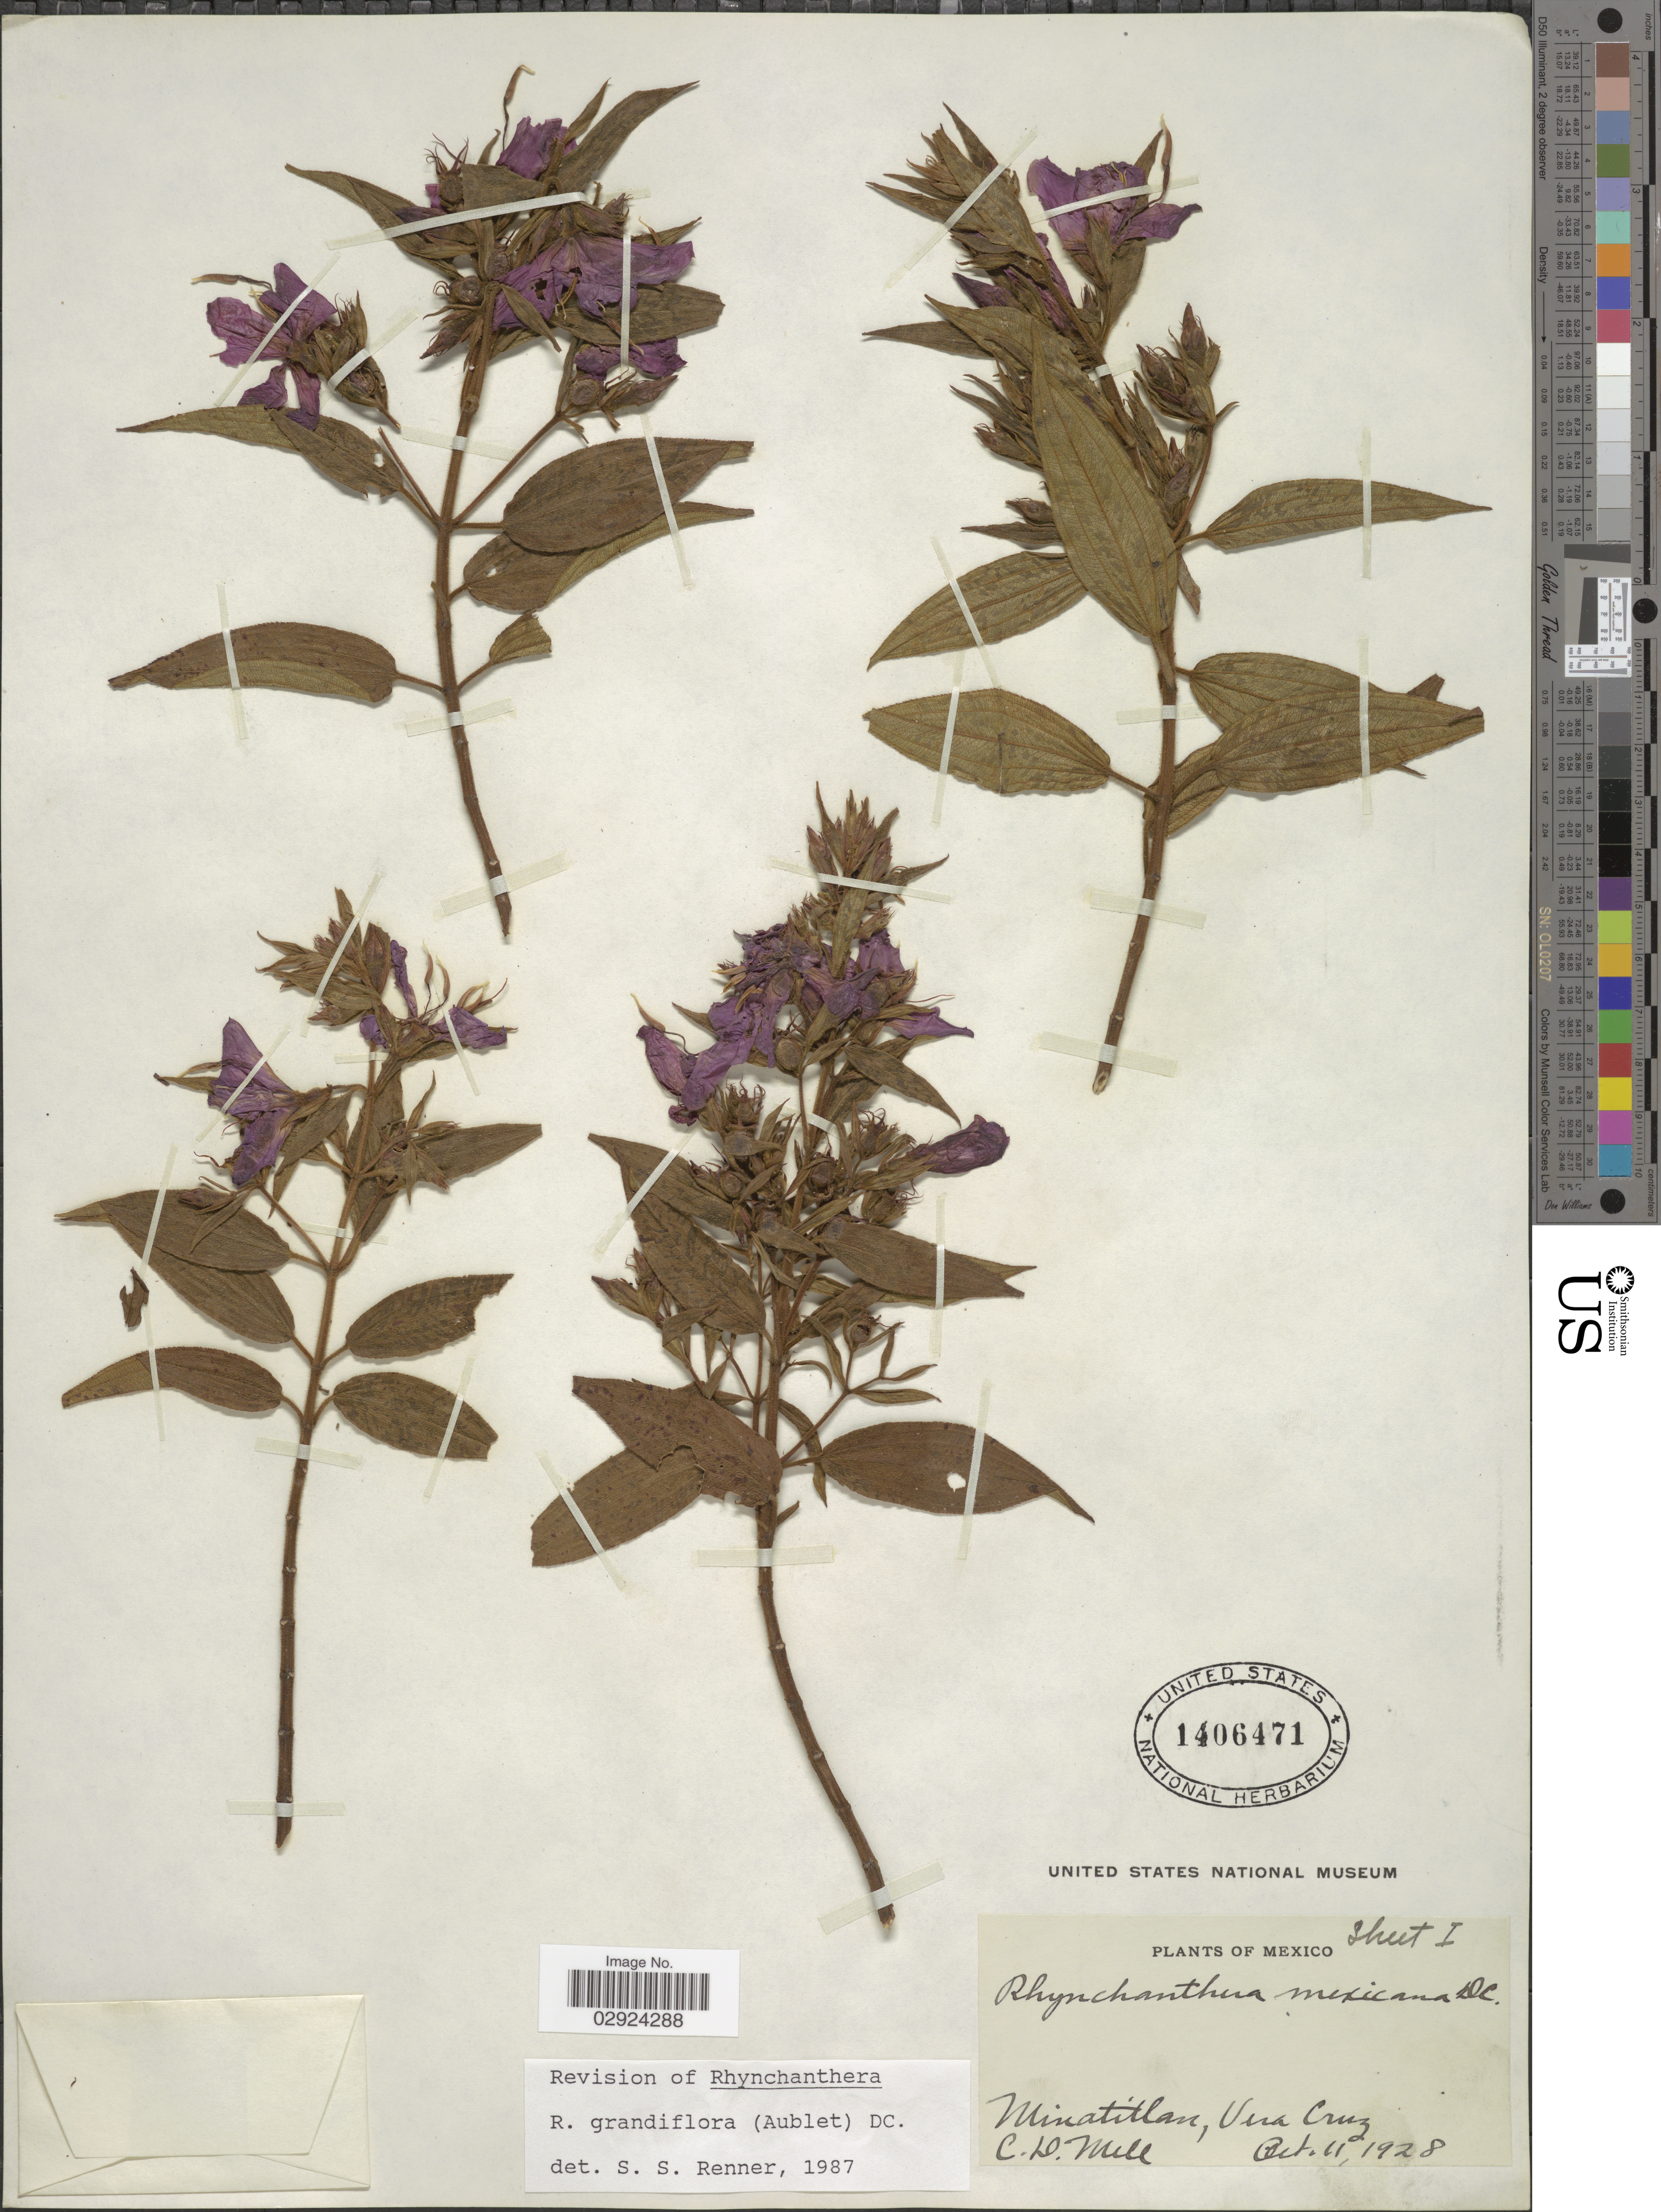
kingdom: Plantae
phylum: Tracheophyta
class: Magnoliopsida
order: Myrtales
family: Melastomataceae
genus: Rhynchanthera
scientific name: Rhynchanthera grandiflora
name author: (Aubl.) DC.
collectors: C. D. Mell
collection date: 1928-10-11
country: Mexico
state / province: Veracruz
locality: Minatitlan, Vera Cruz.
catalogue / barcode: US 1406471